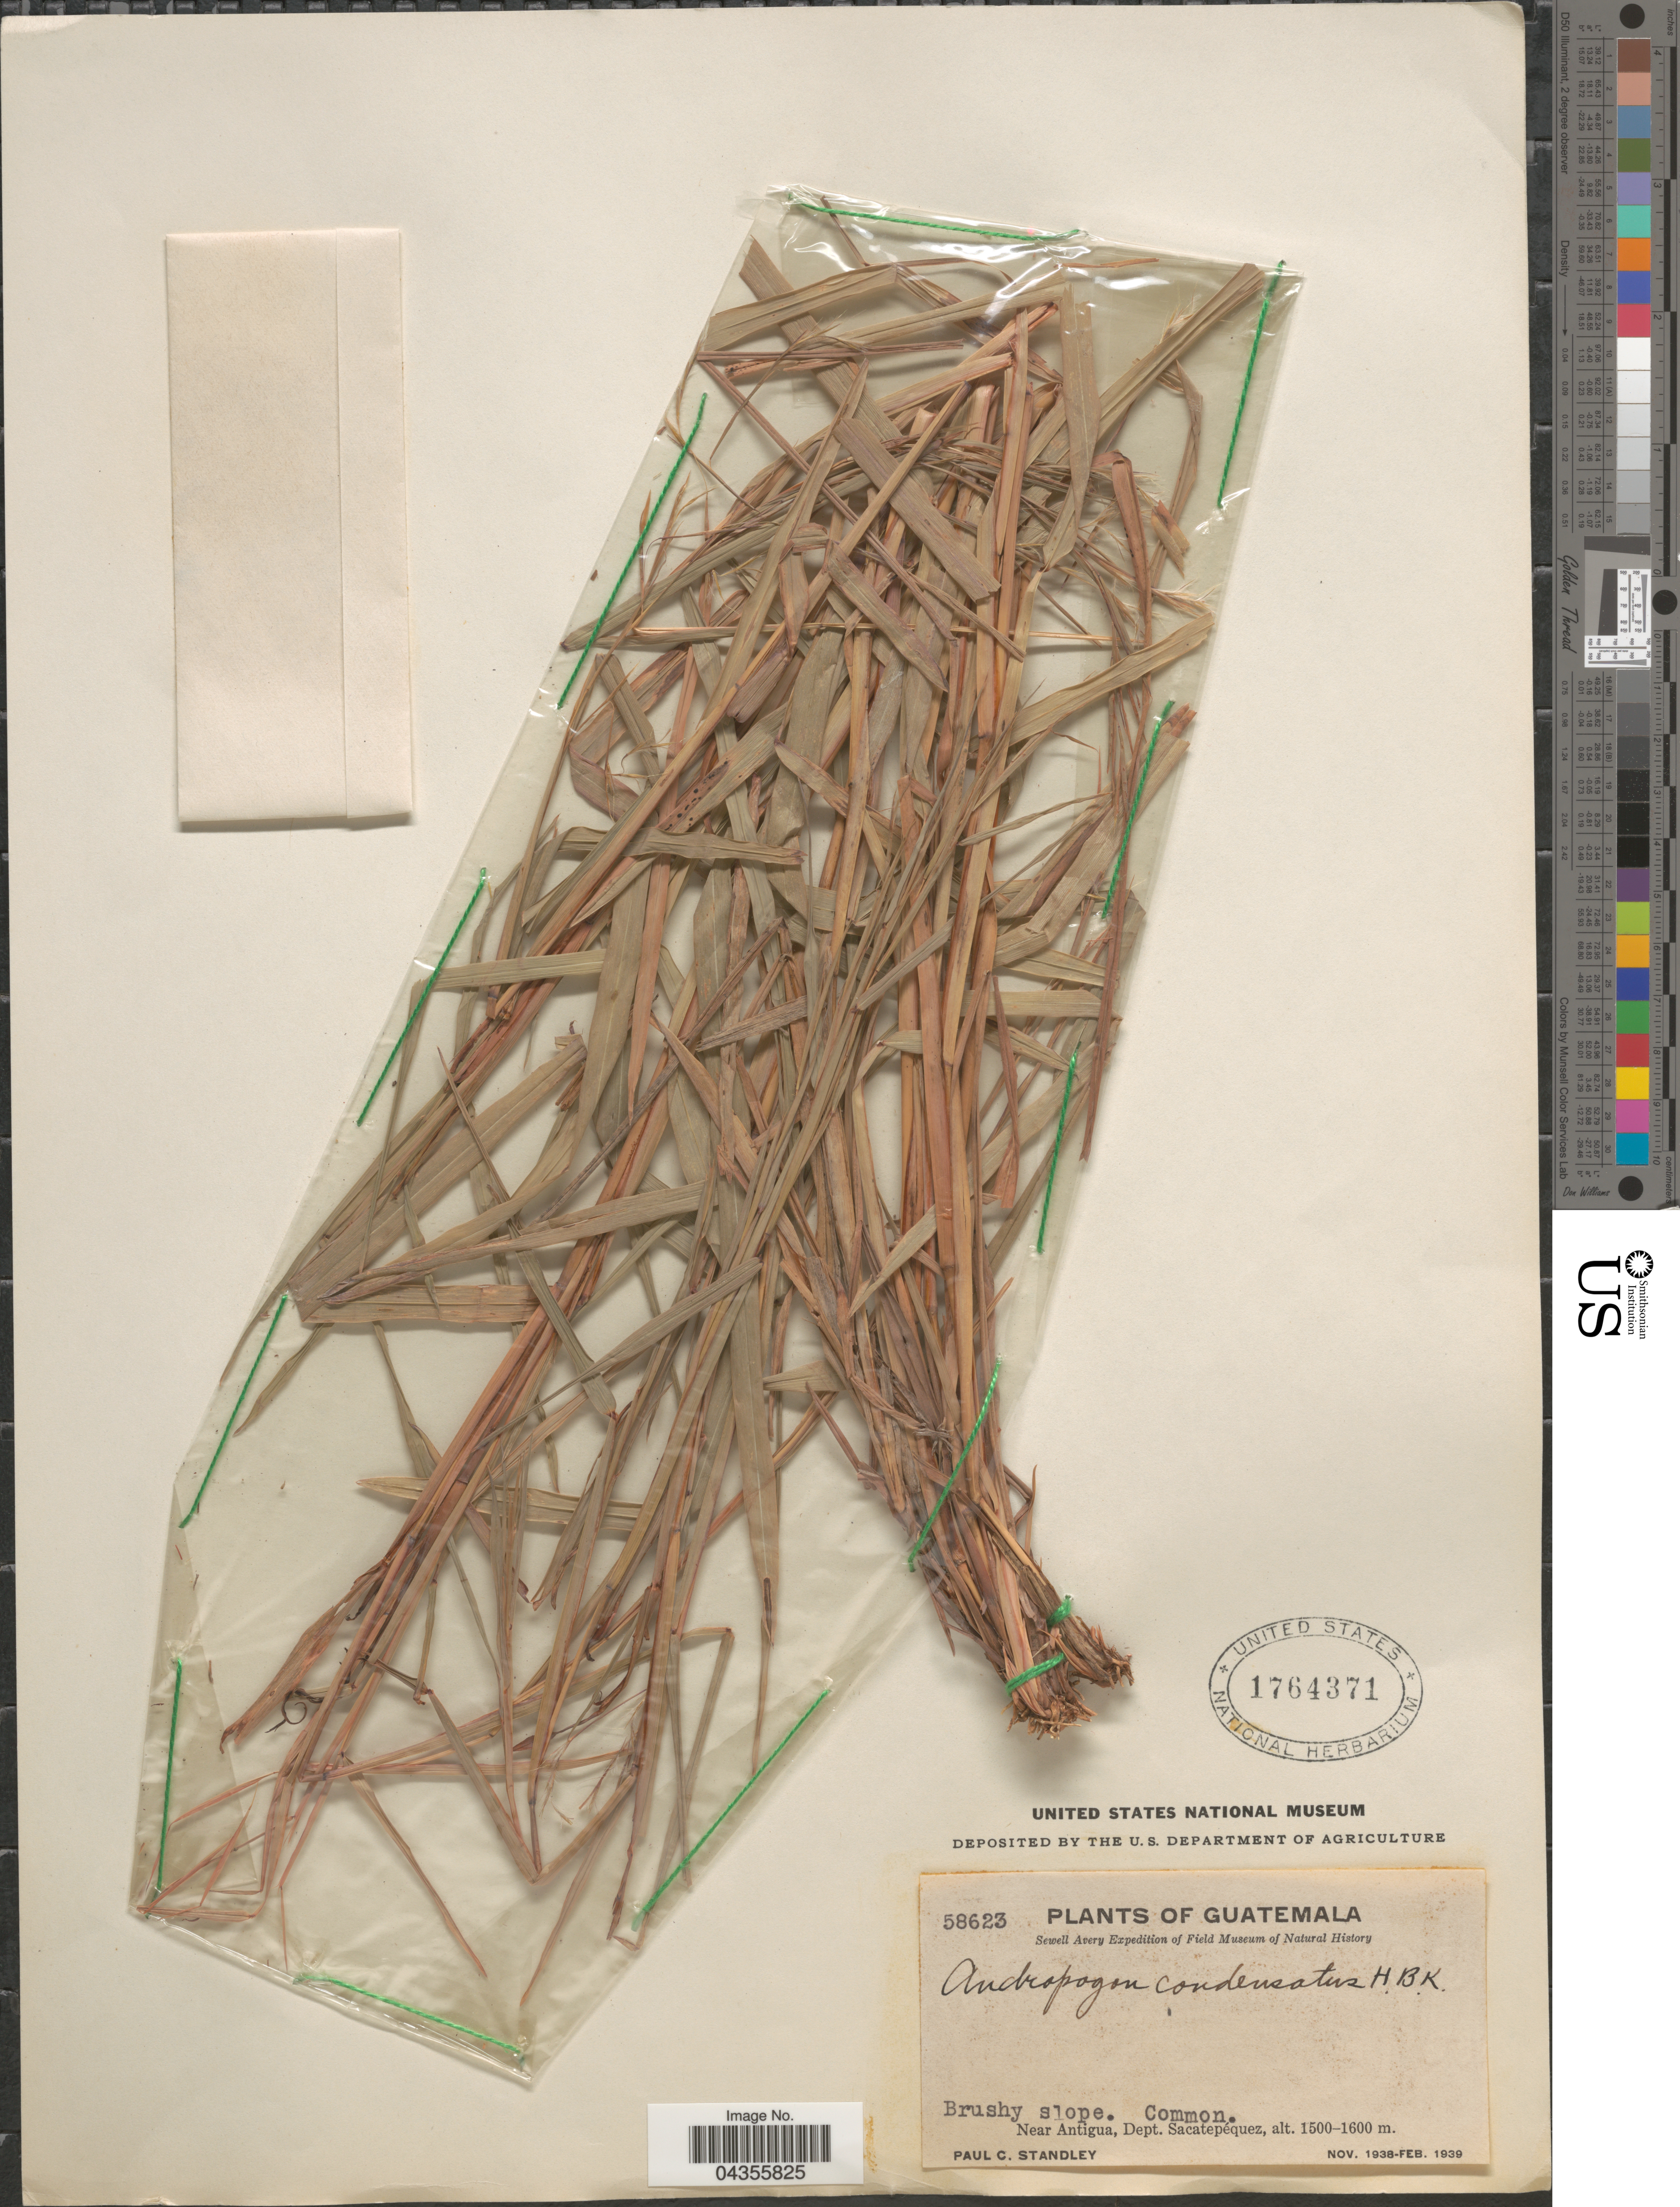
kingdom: Plantae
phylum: Tracheophyta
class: Liliopsida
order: Poales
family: Poaceae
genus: Schizachyrium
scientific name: Schizachyrium condensatum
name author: (Kunth) Nees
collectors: P. C. Standley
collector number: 58623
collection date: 1938-11/1939-02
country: Guatemala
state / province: Sacatepequez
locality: Sewell Avery Expedition. Near Antigua, Dept. Sacatepéquez.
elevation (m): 1500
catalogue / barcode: US 1764371